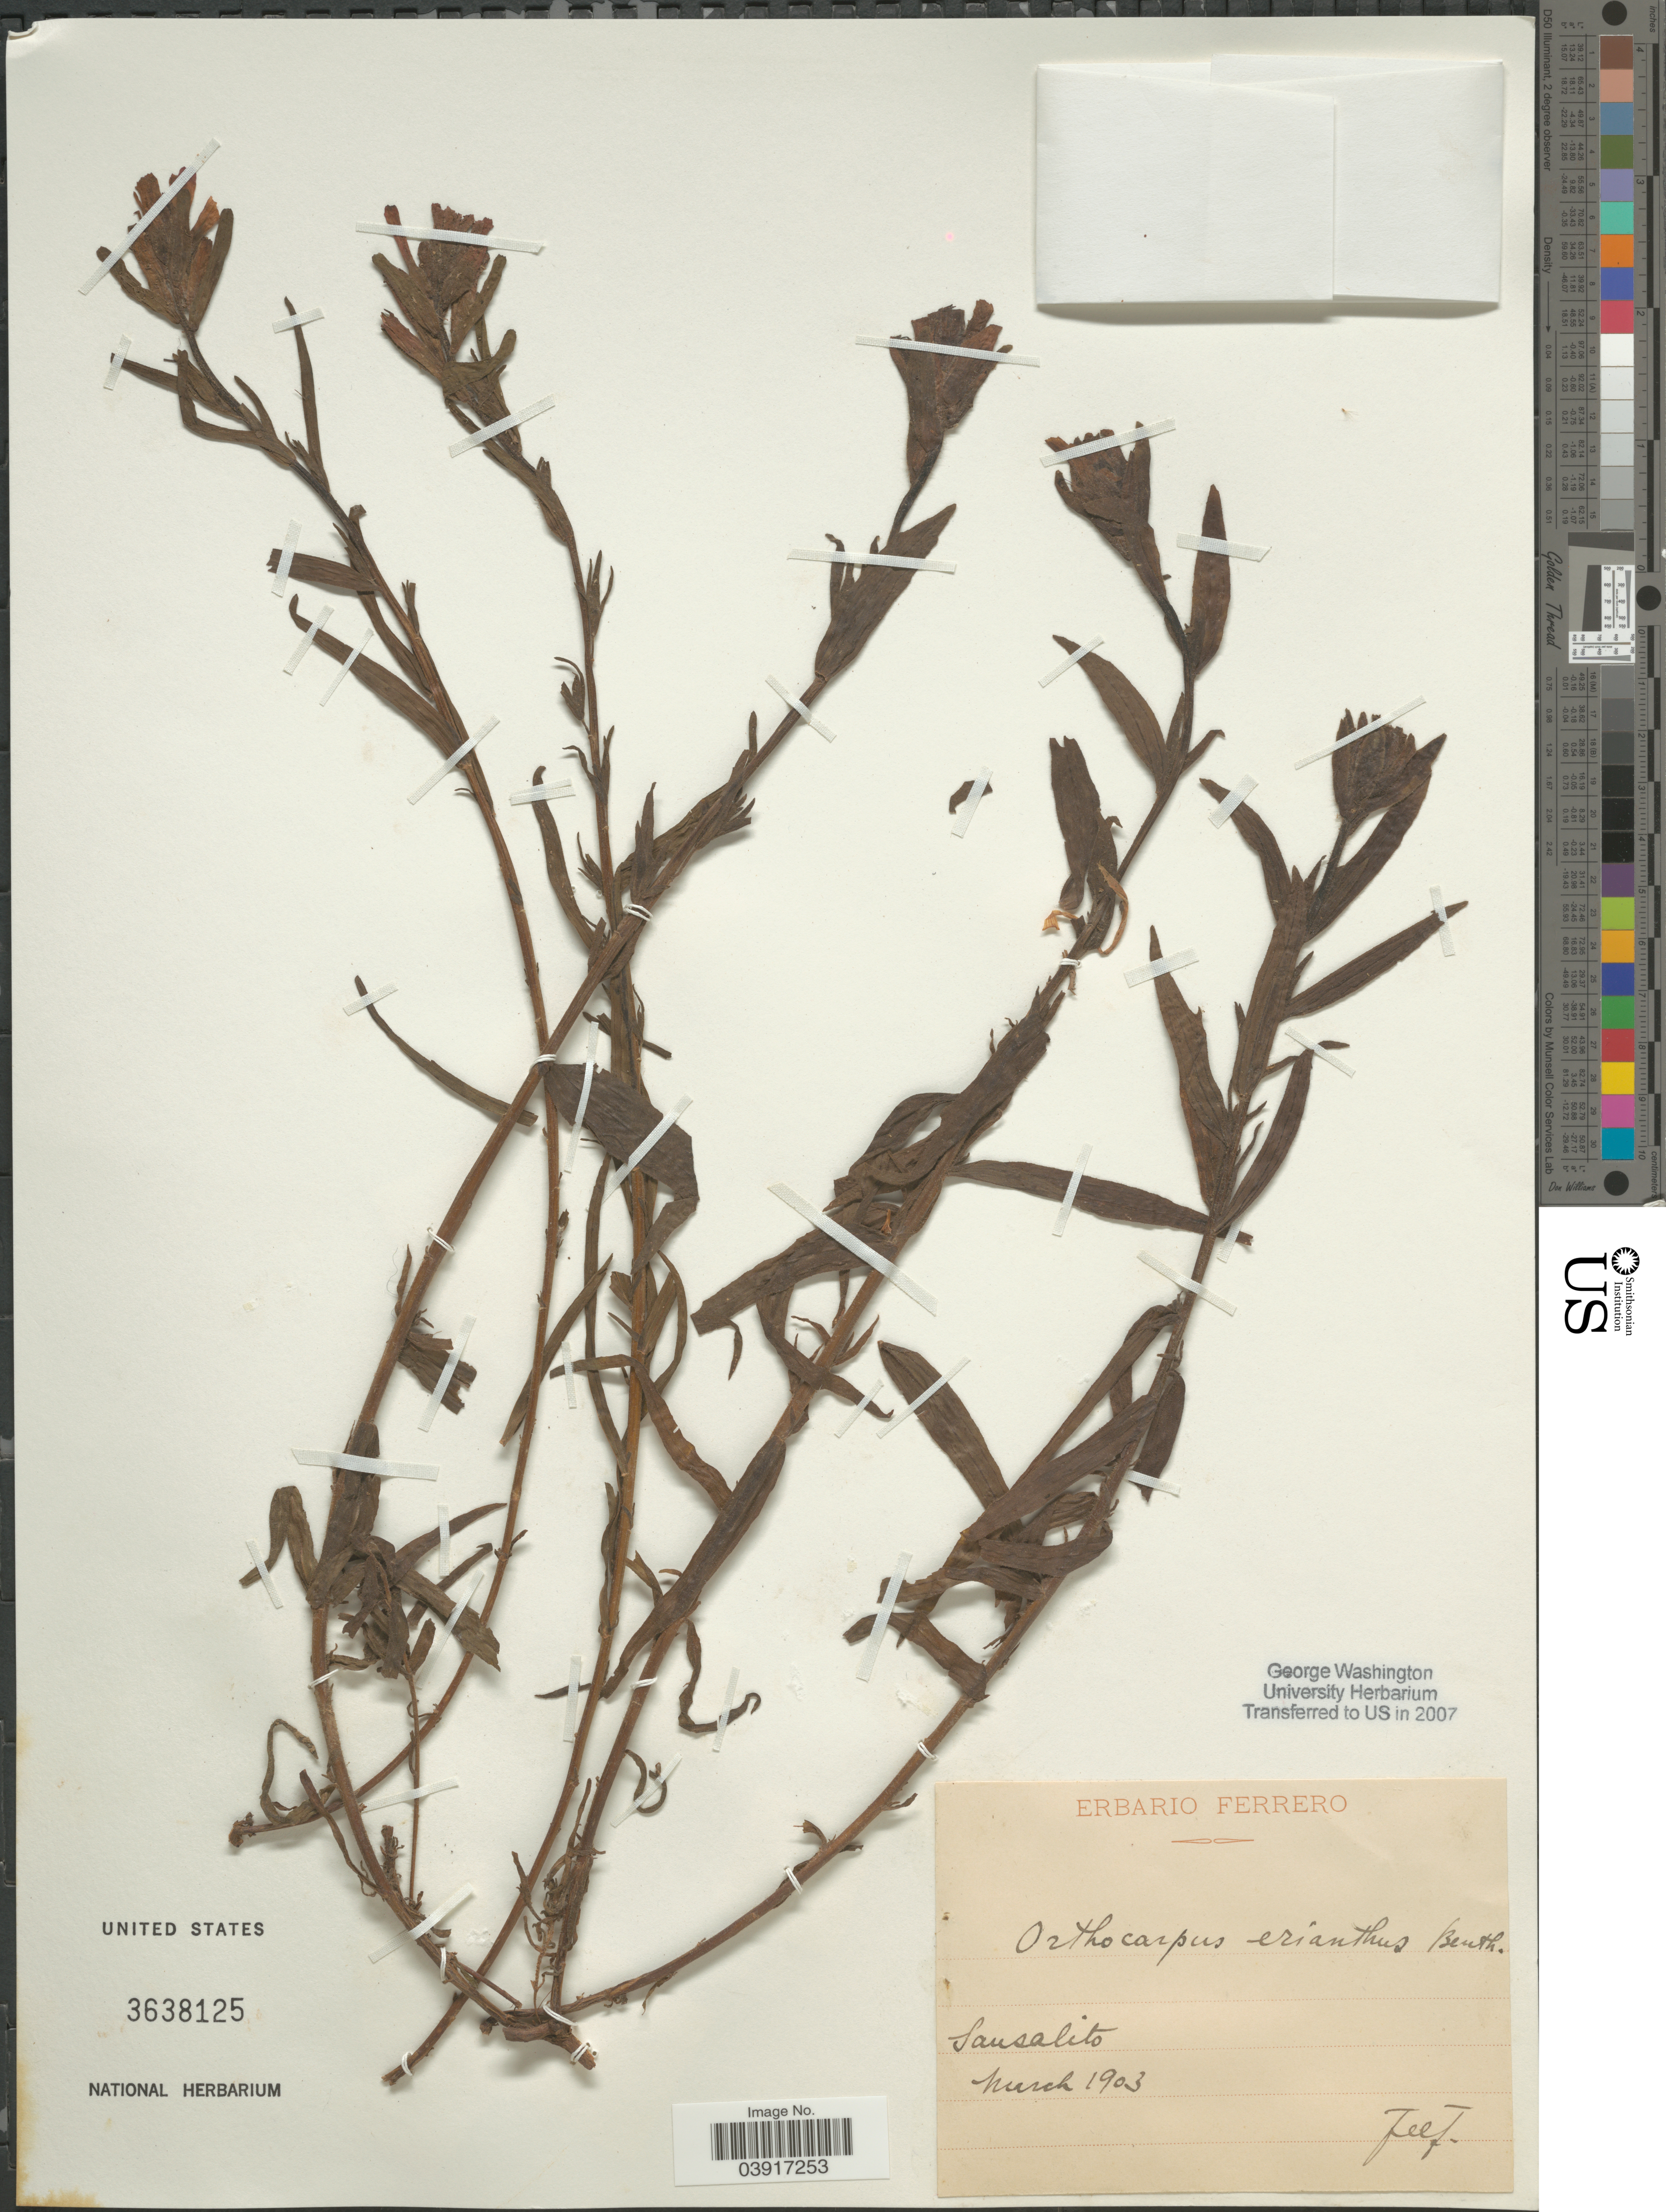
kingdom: Plantae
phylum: Tracheophyta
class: Magnoliopsida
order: Lamiales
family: Orobanchaceae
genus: Orthocarpus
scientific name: Orthocarpus erianthus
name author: Benth.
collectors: F. Ferrero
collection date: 1903-03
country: United States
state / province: California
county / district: Marin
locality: Sausalito.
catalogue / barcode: US 3638125